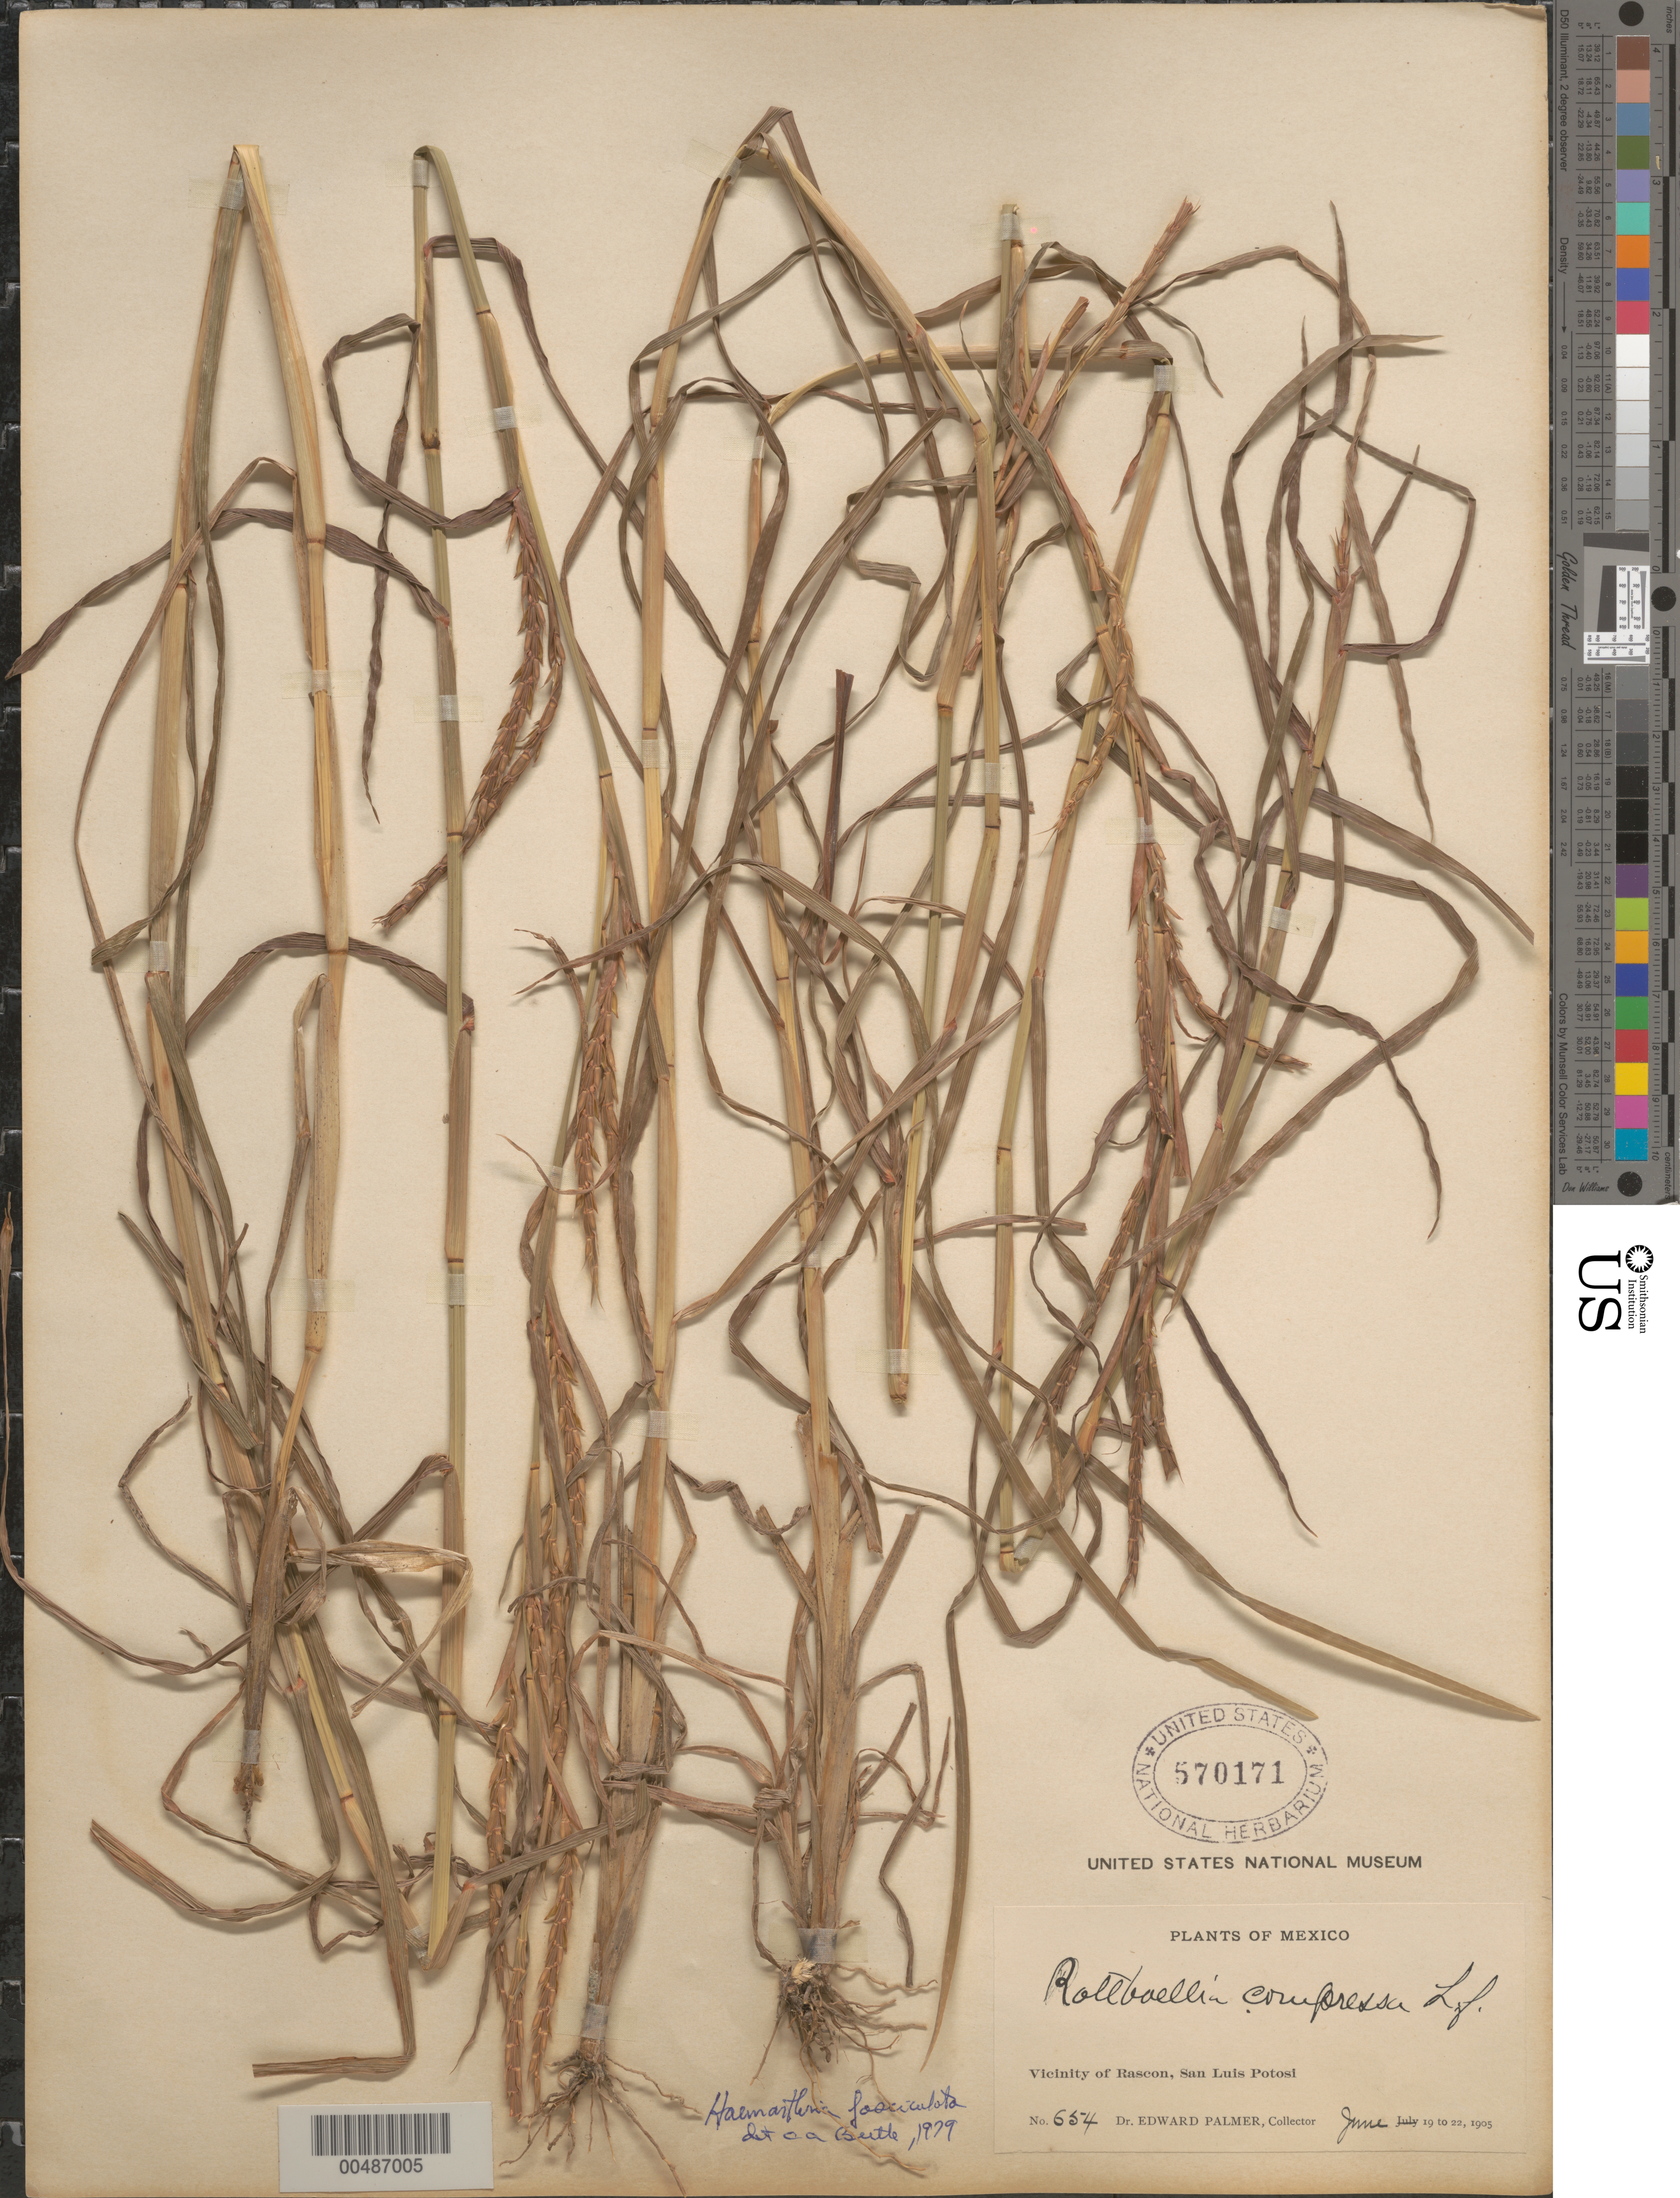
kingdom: Plantae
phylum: Tracheophyta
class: Liliopsida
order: Poales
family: Poaceae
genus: Hemarthria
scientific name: Hemarthria fasciculata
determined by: Beetle, Alan A.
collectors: E. Palmer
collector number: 654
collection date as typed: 19 Jun 1905 to 22 Jun 1905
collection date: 1905-06-19/1905-06-22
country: Mexico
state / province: San Luis Potosi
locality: Vicinity of Rascon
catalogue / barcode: US 570171